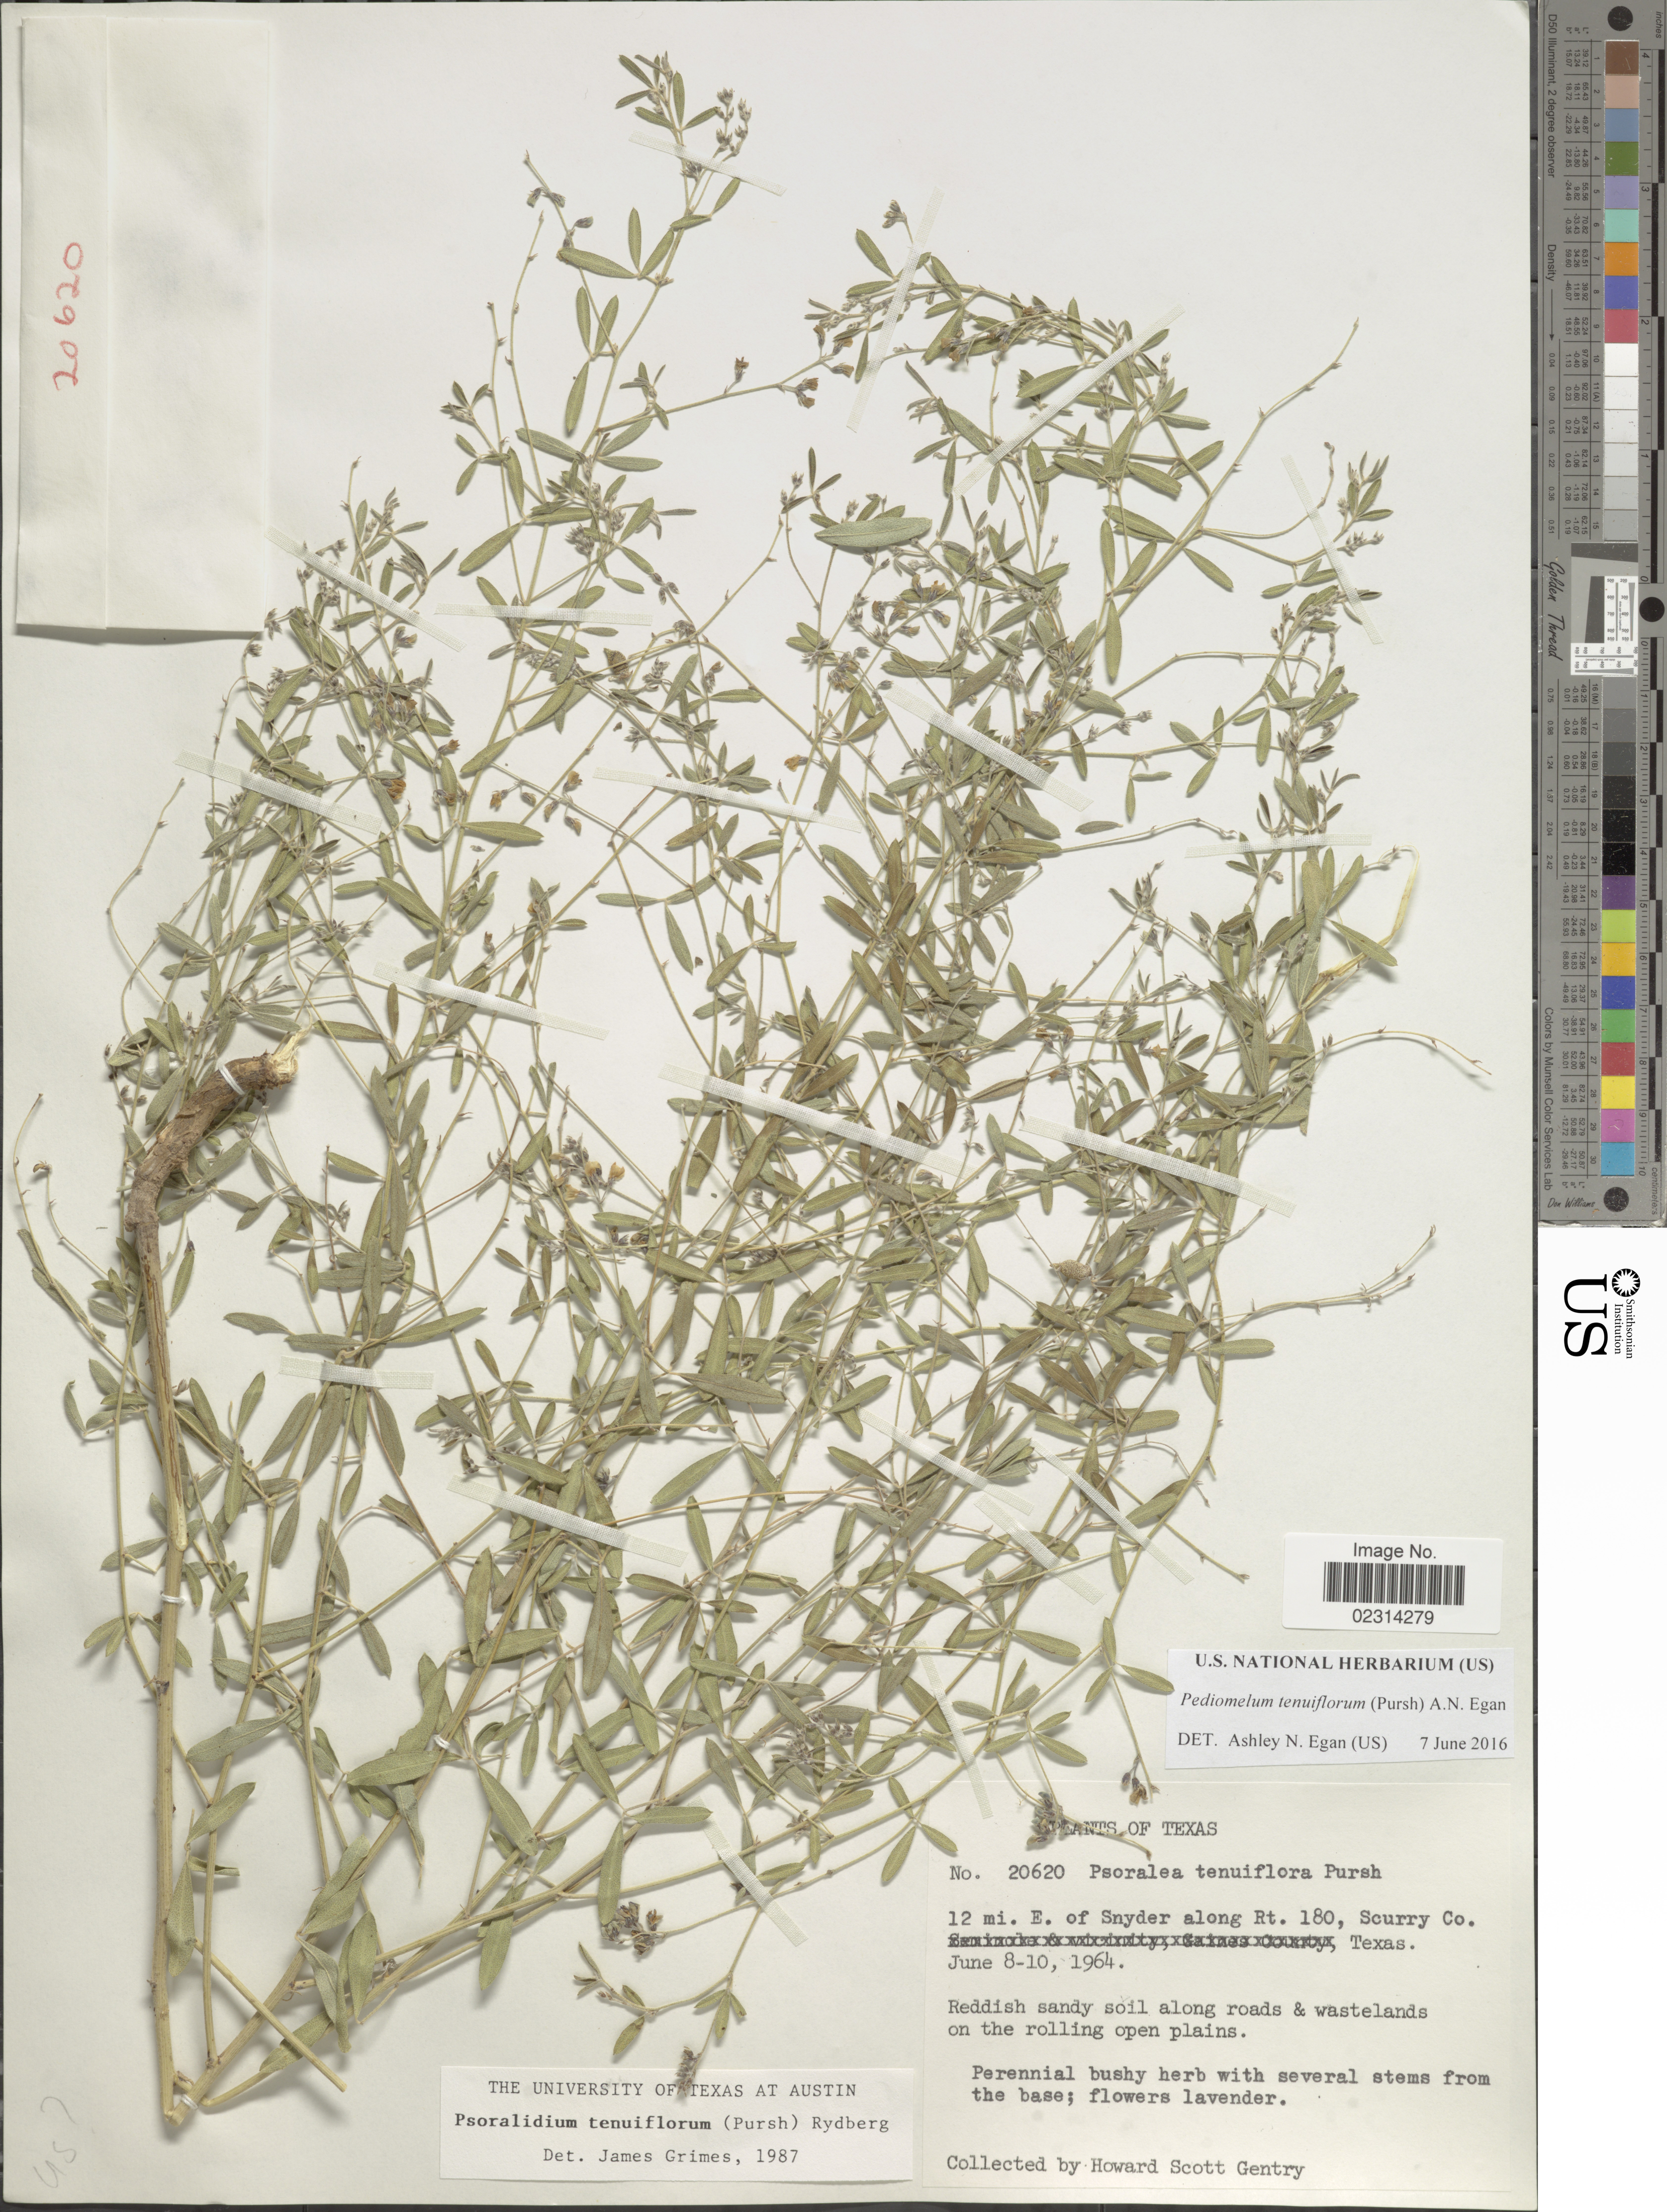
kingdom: Plantae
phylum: Tracheophyta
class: Magnoliopsida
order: Fabales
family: Fabaceae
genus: Psoralidium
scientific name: Psoralidium tenuiflorum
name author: (Pursh) Rydb.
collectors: H. S. Gentry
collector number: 20620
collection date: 1964-06-08/1964-06-10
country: United States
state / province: Texas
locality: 12 mi. E. of Snyder along Rt. 180, Scurry Co.